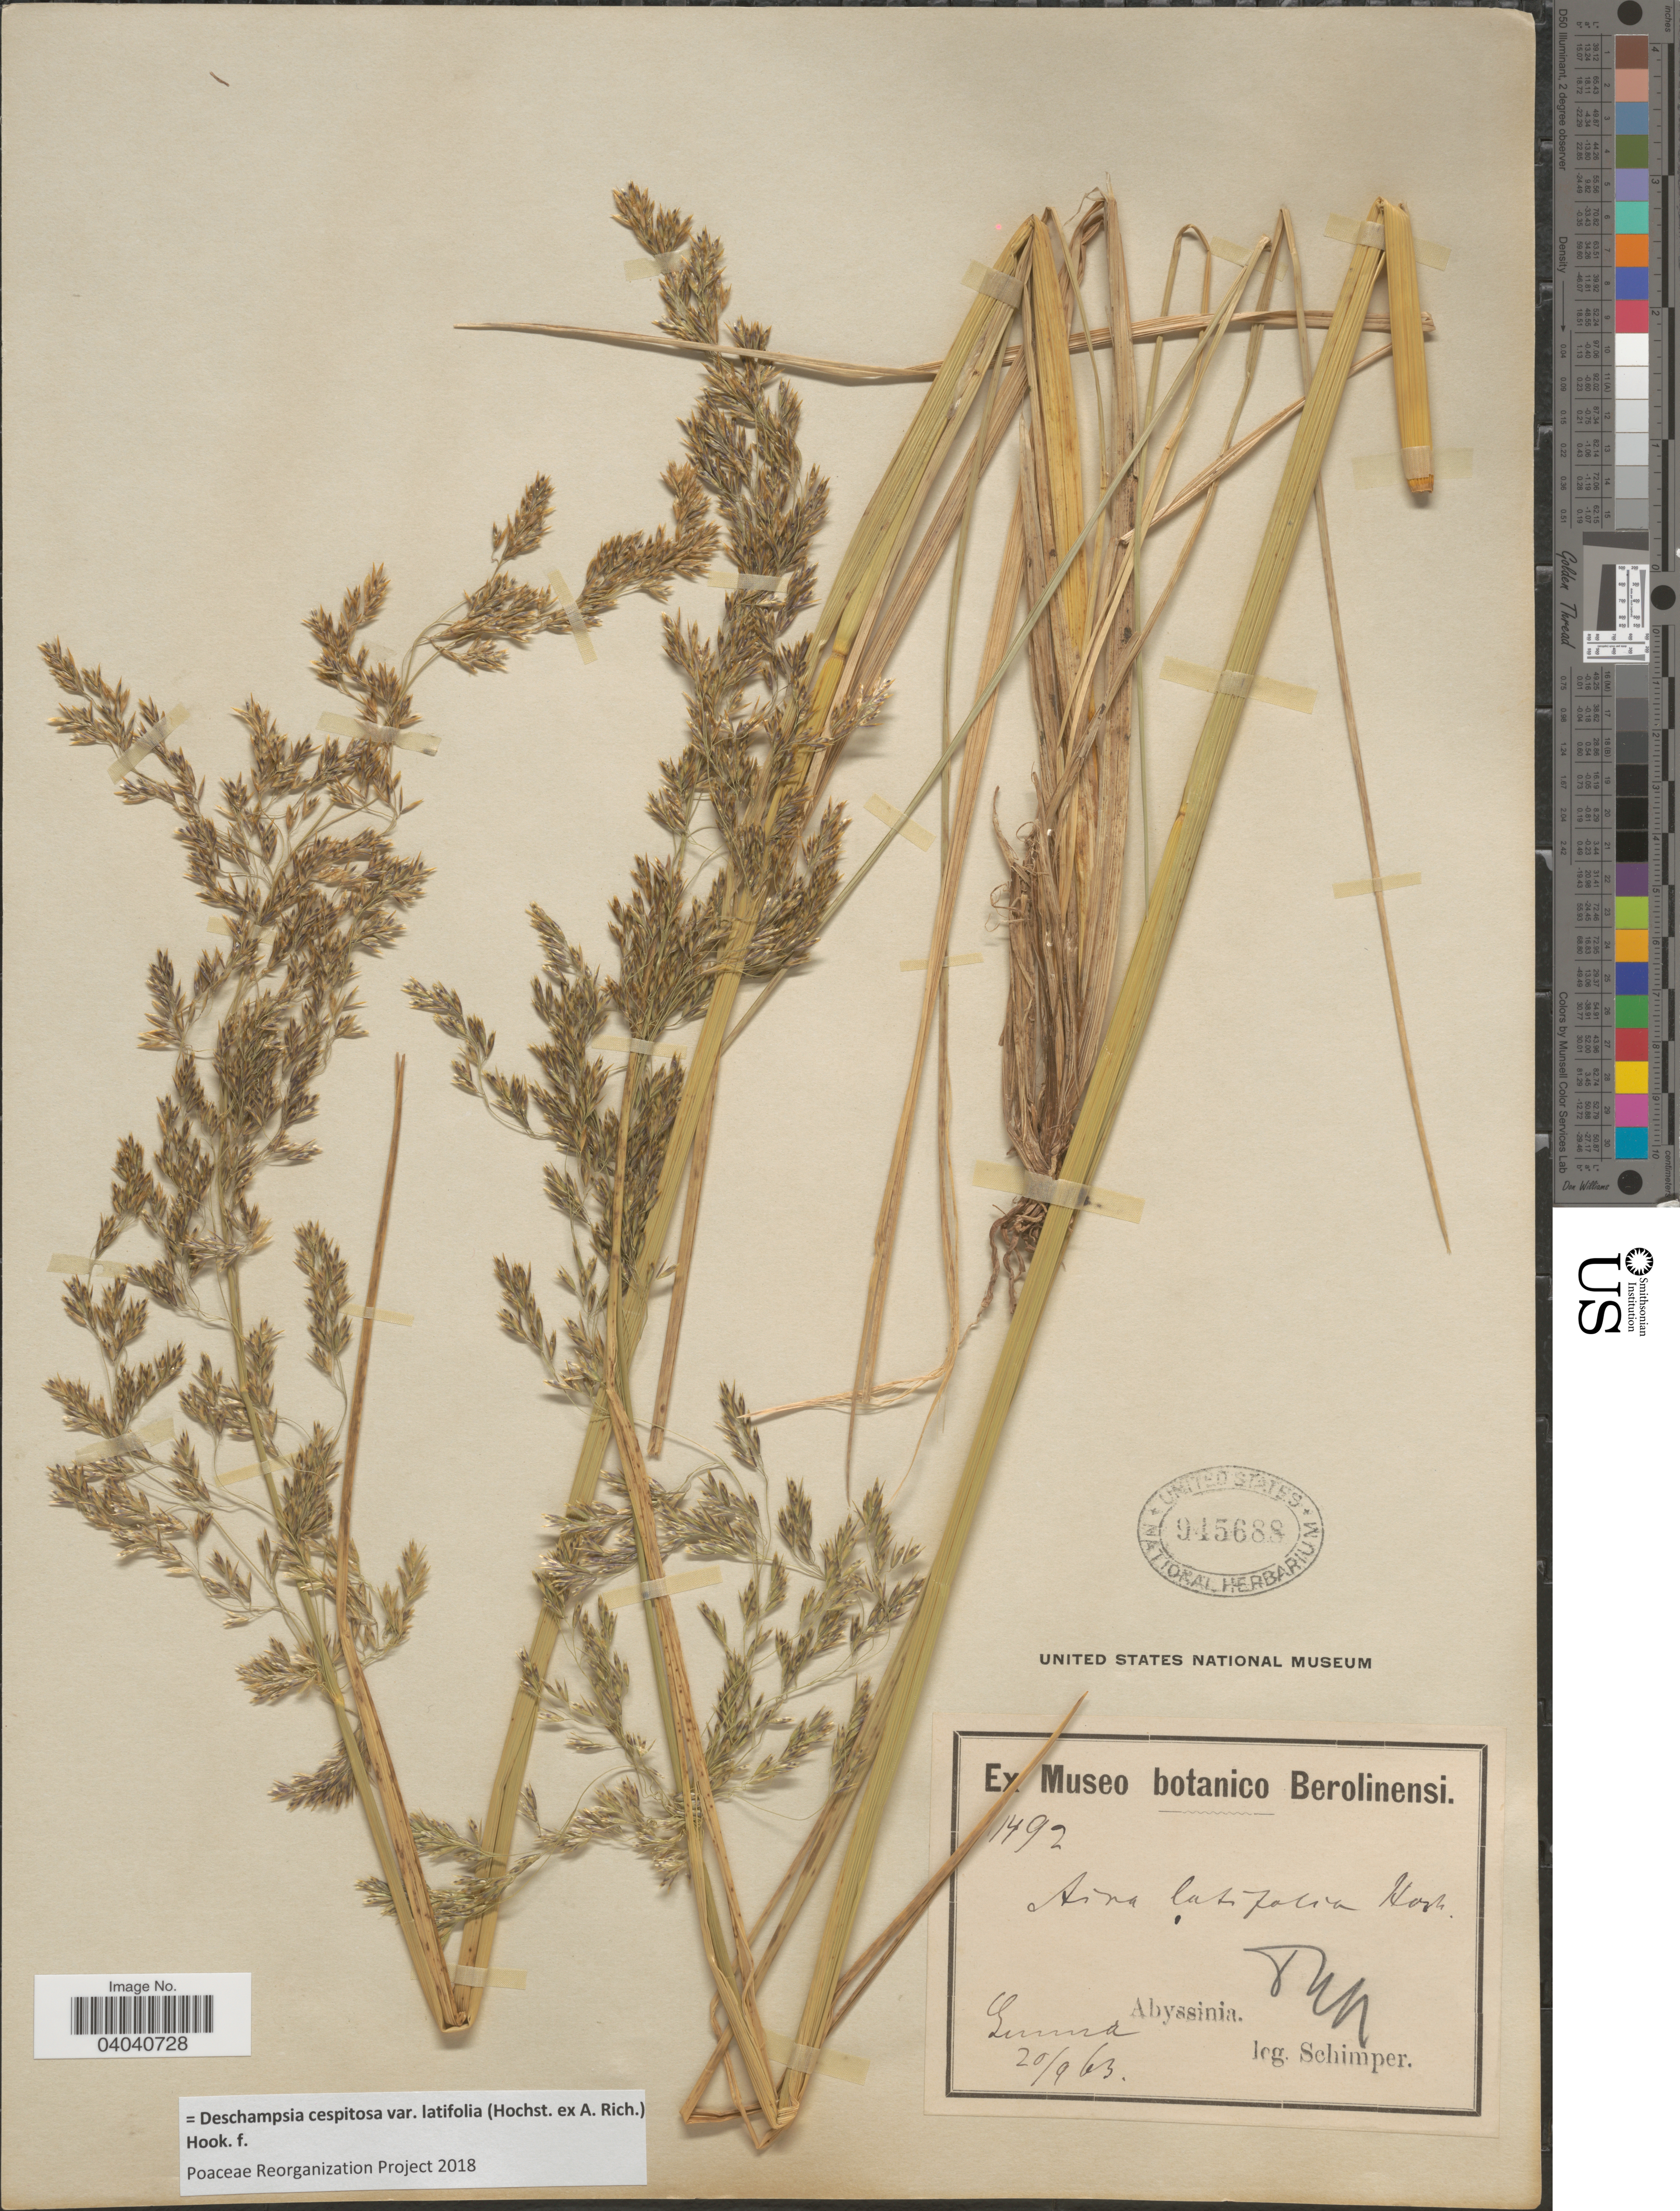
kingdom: Plantae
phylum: Tracheophyta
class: Liliopsida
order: Poales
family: Poaceae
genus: Deschampsia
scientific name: Deschampsia cespitosa var. latifolia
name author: (Hochst. ex A. Rich.) Hook. f.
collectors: -. Schimper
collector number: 1492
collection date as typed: Transcribed d/m/y: 20/9/63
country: Ethiopia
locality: Abyssinia. Gunna.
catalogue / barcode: US 945688